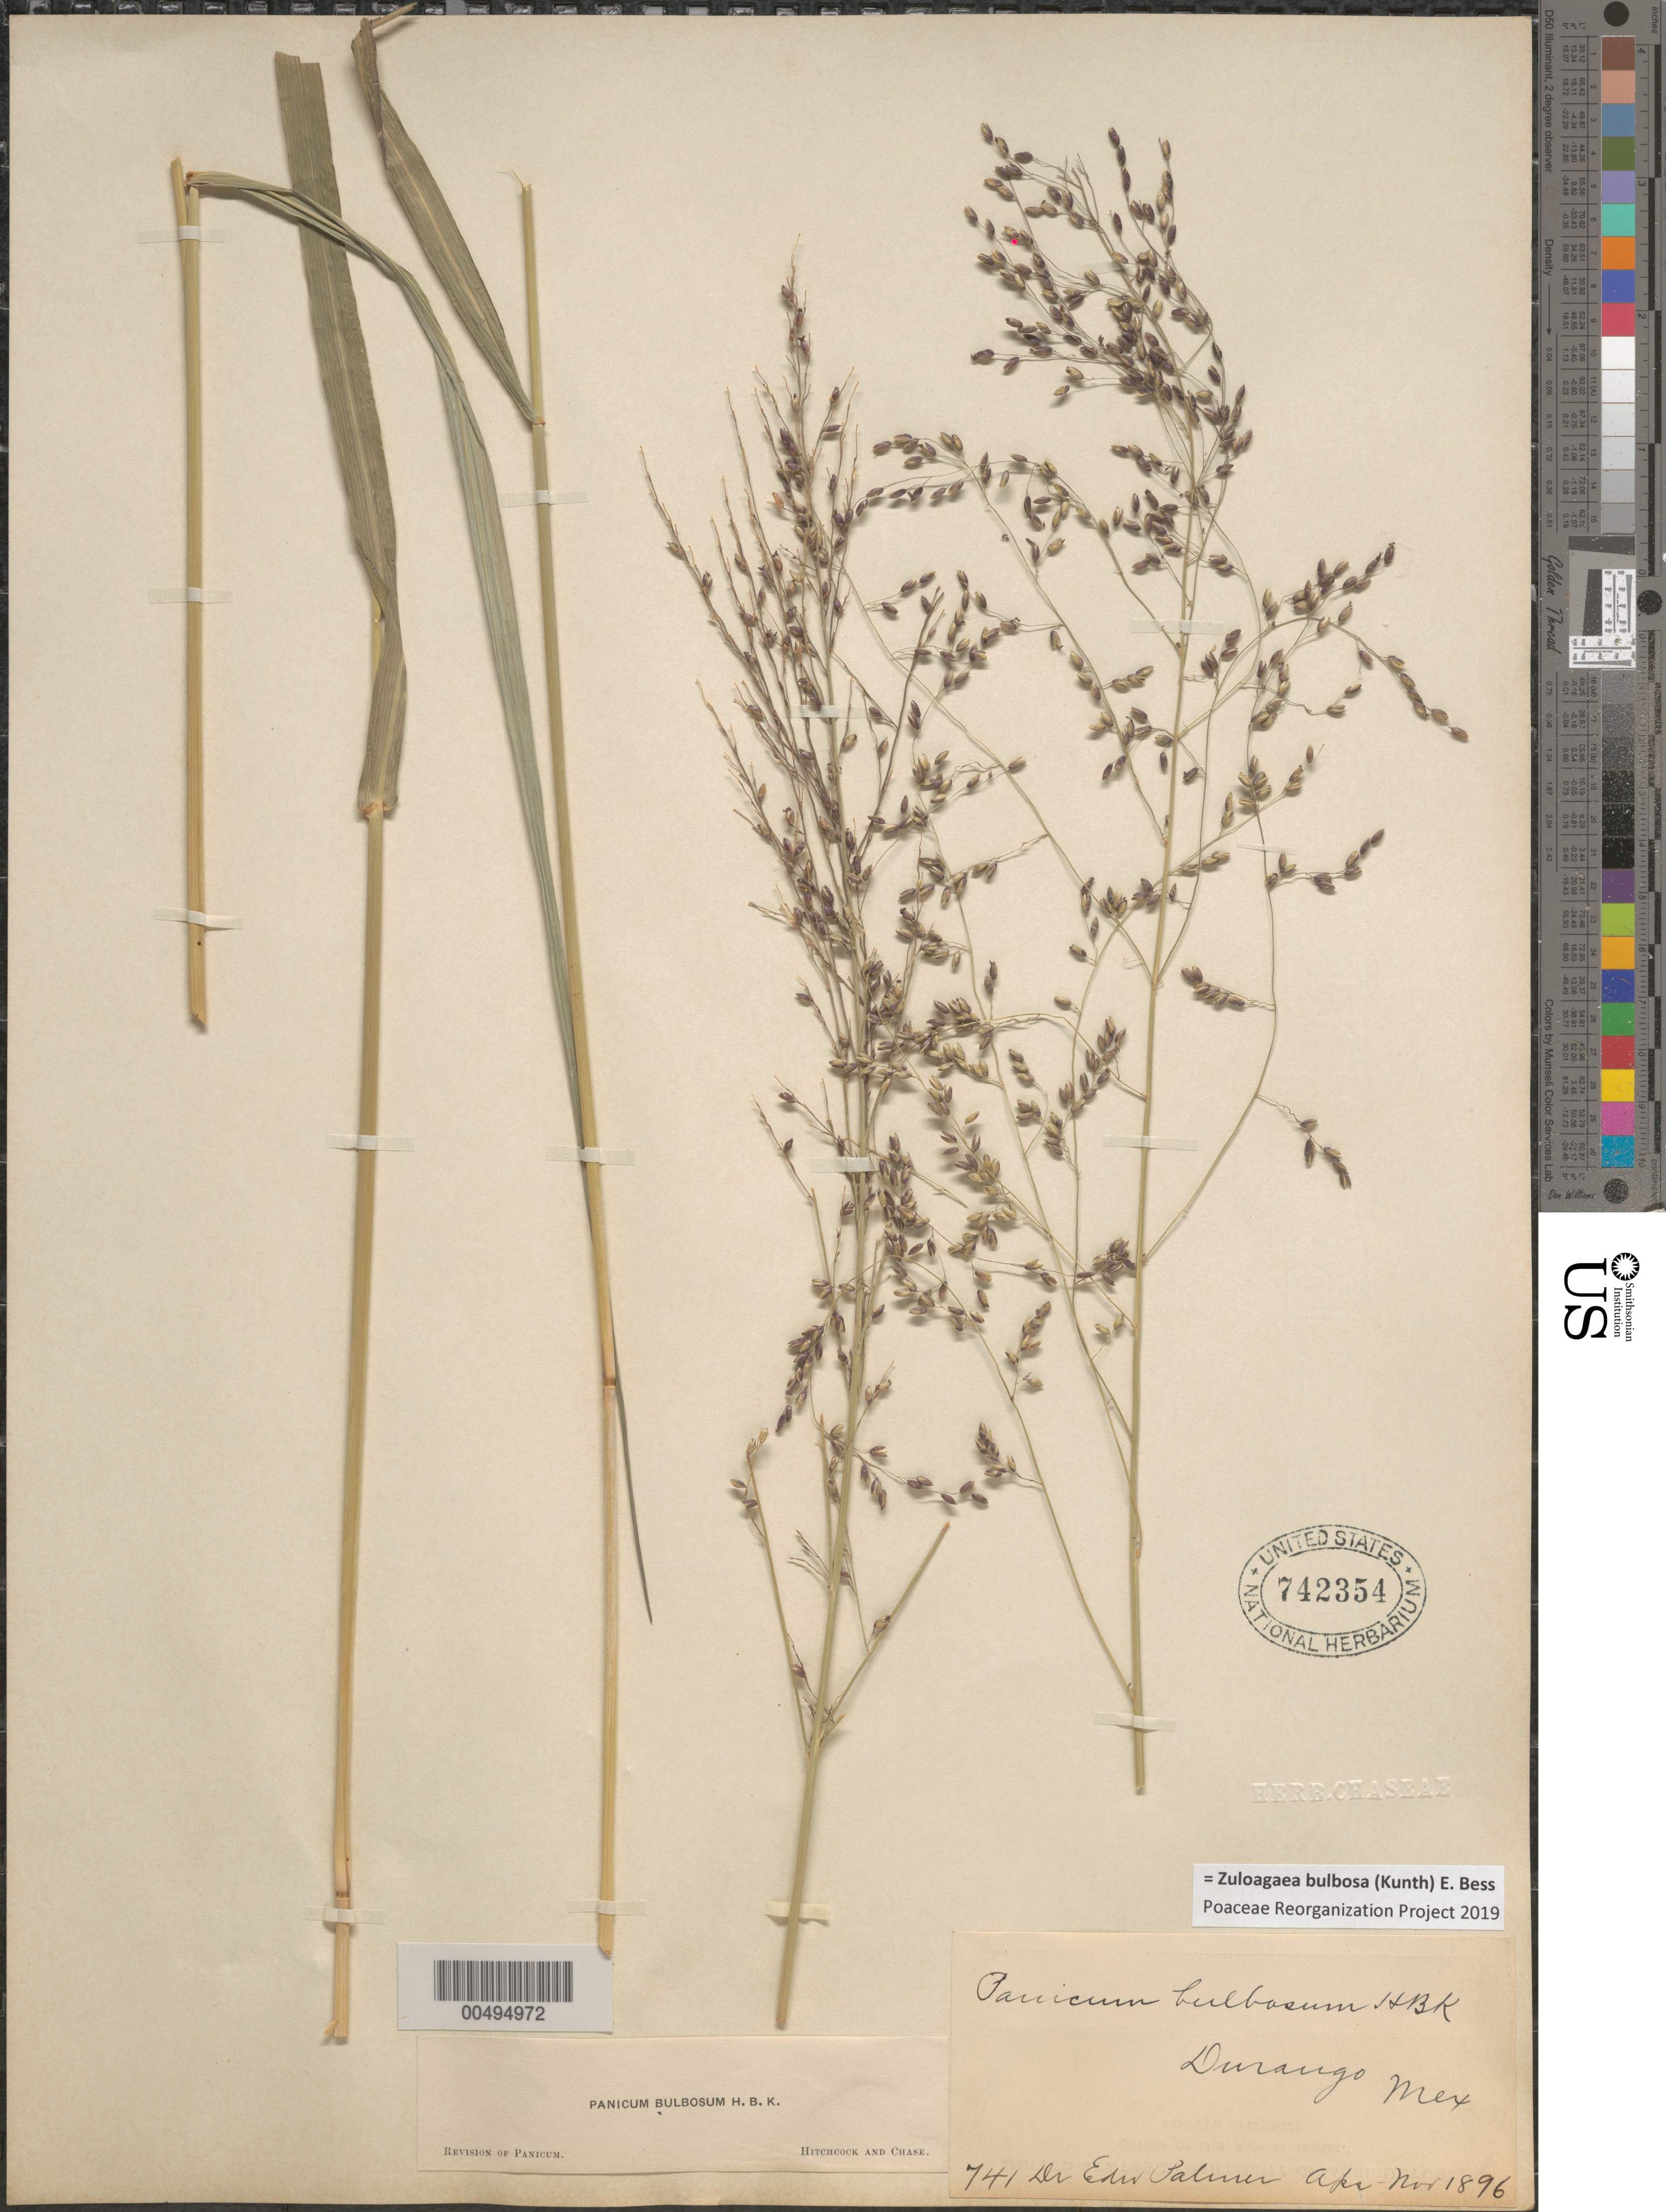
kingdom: Plantae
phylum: Tracheophyta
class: Liliopsida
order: Poales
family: Poaceae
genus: Panicum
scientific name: Panicum bulbosum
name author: Kunth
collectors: E. Palmer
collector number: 741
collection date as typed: Apr 1896 to Nov 1896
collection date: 1896-04/1896-11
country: Mexico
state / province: Durango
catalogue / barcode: US 742354